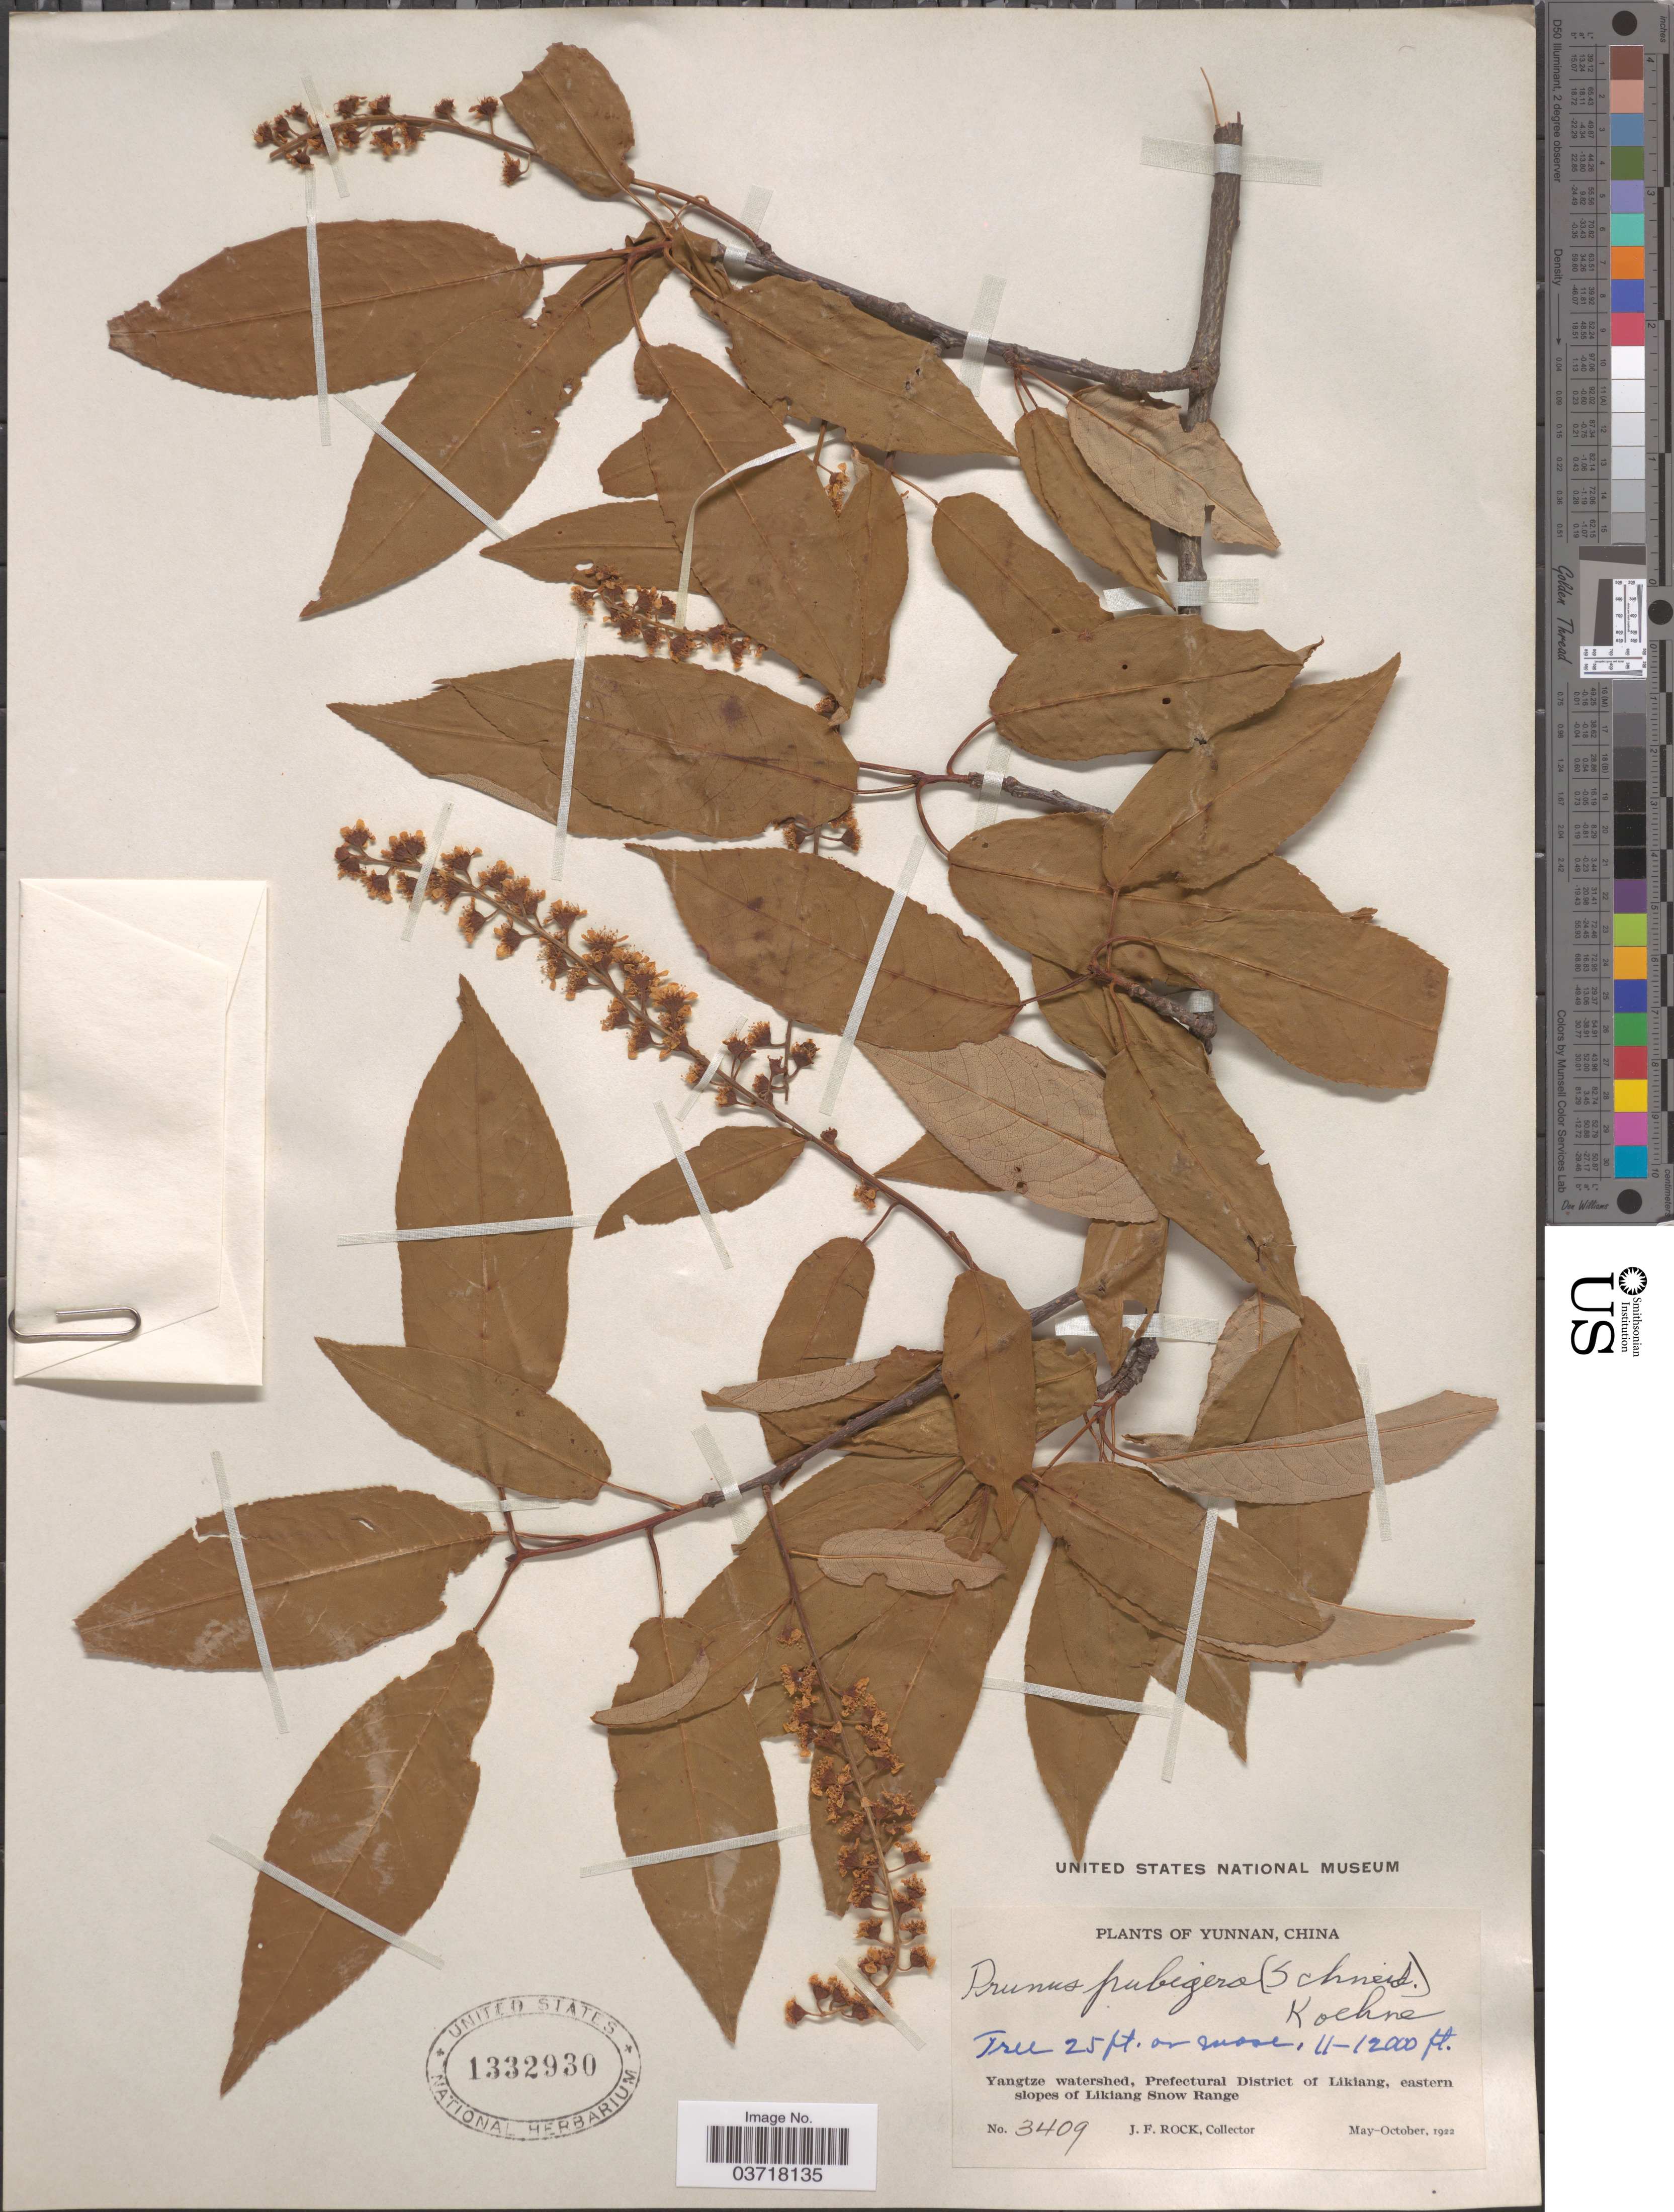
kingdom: Plantae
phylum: Tracheophyta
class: Magnoliopsida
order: Rosales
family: Rosaceae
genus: Prunus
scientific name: Prunus pubigera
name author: (C.K. Schneid.) Koehne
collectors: J. Rock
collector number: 3409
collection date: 1922-05/1922-10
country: China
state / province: Yunnan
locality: Yangtze watershed, Prefectural District of Likiang, eastern slopes of Likiang Snow Range.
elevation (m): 3353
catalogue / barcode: US 1332930